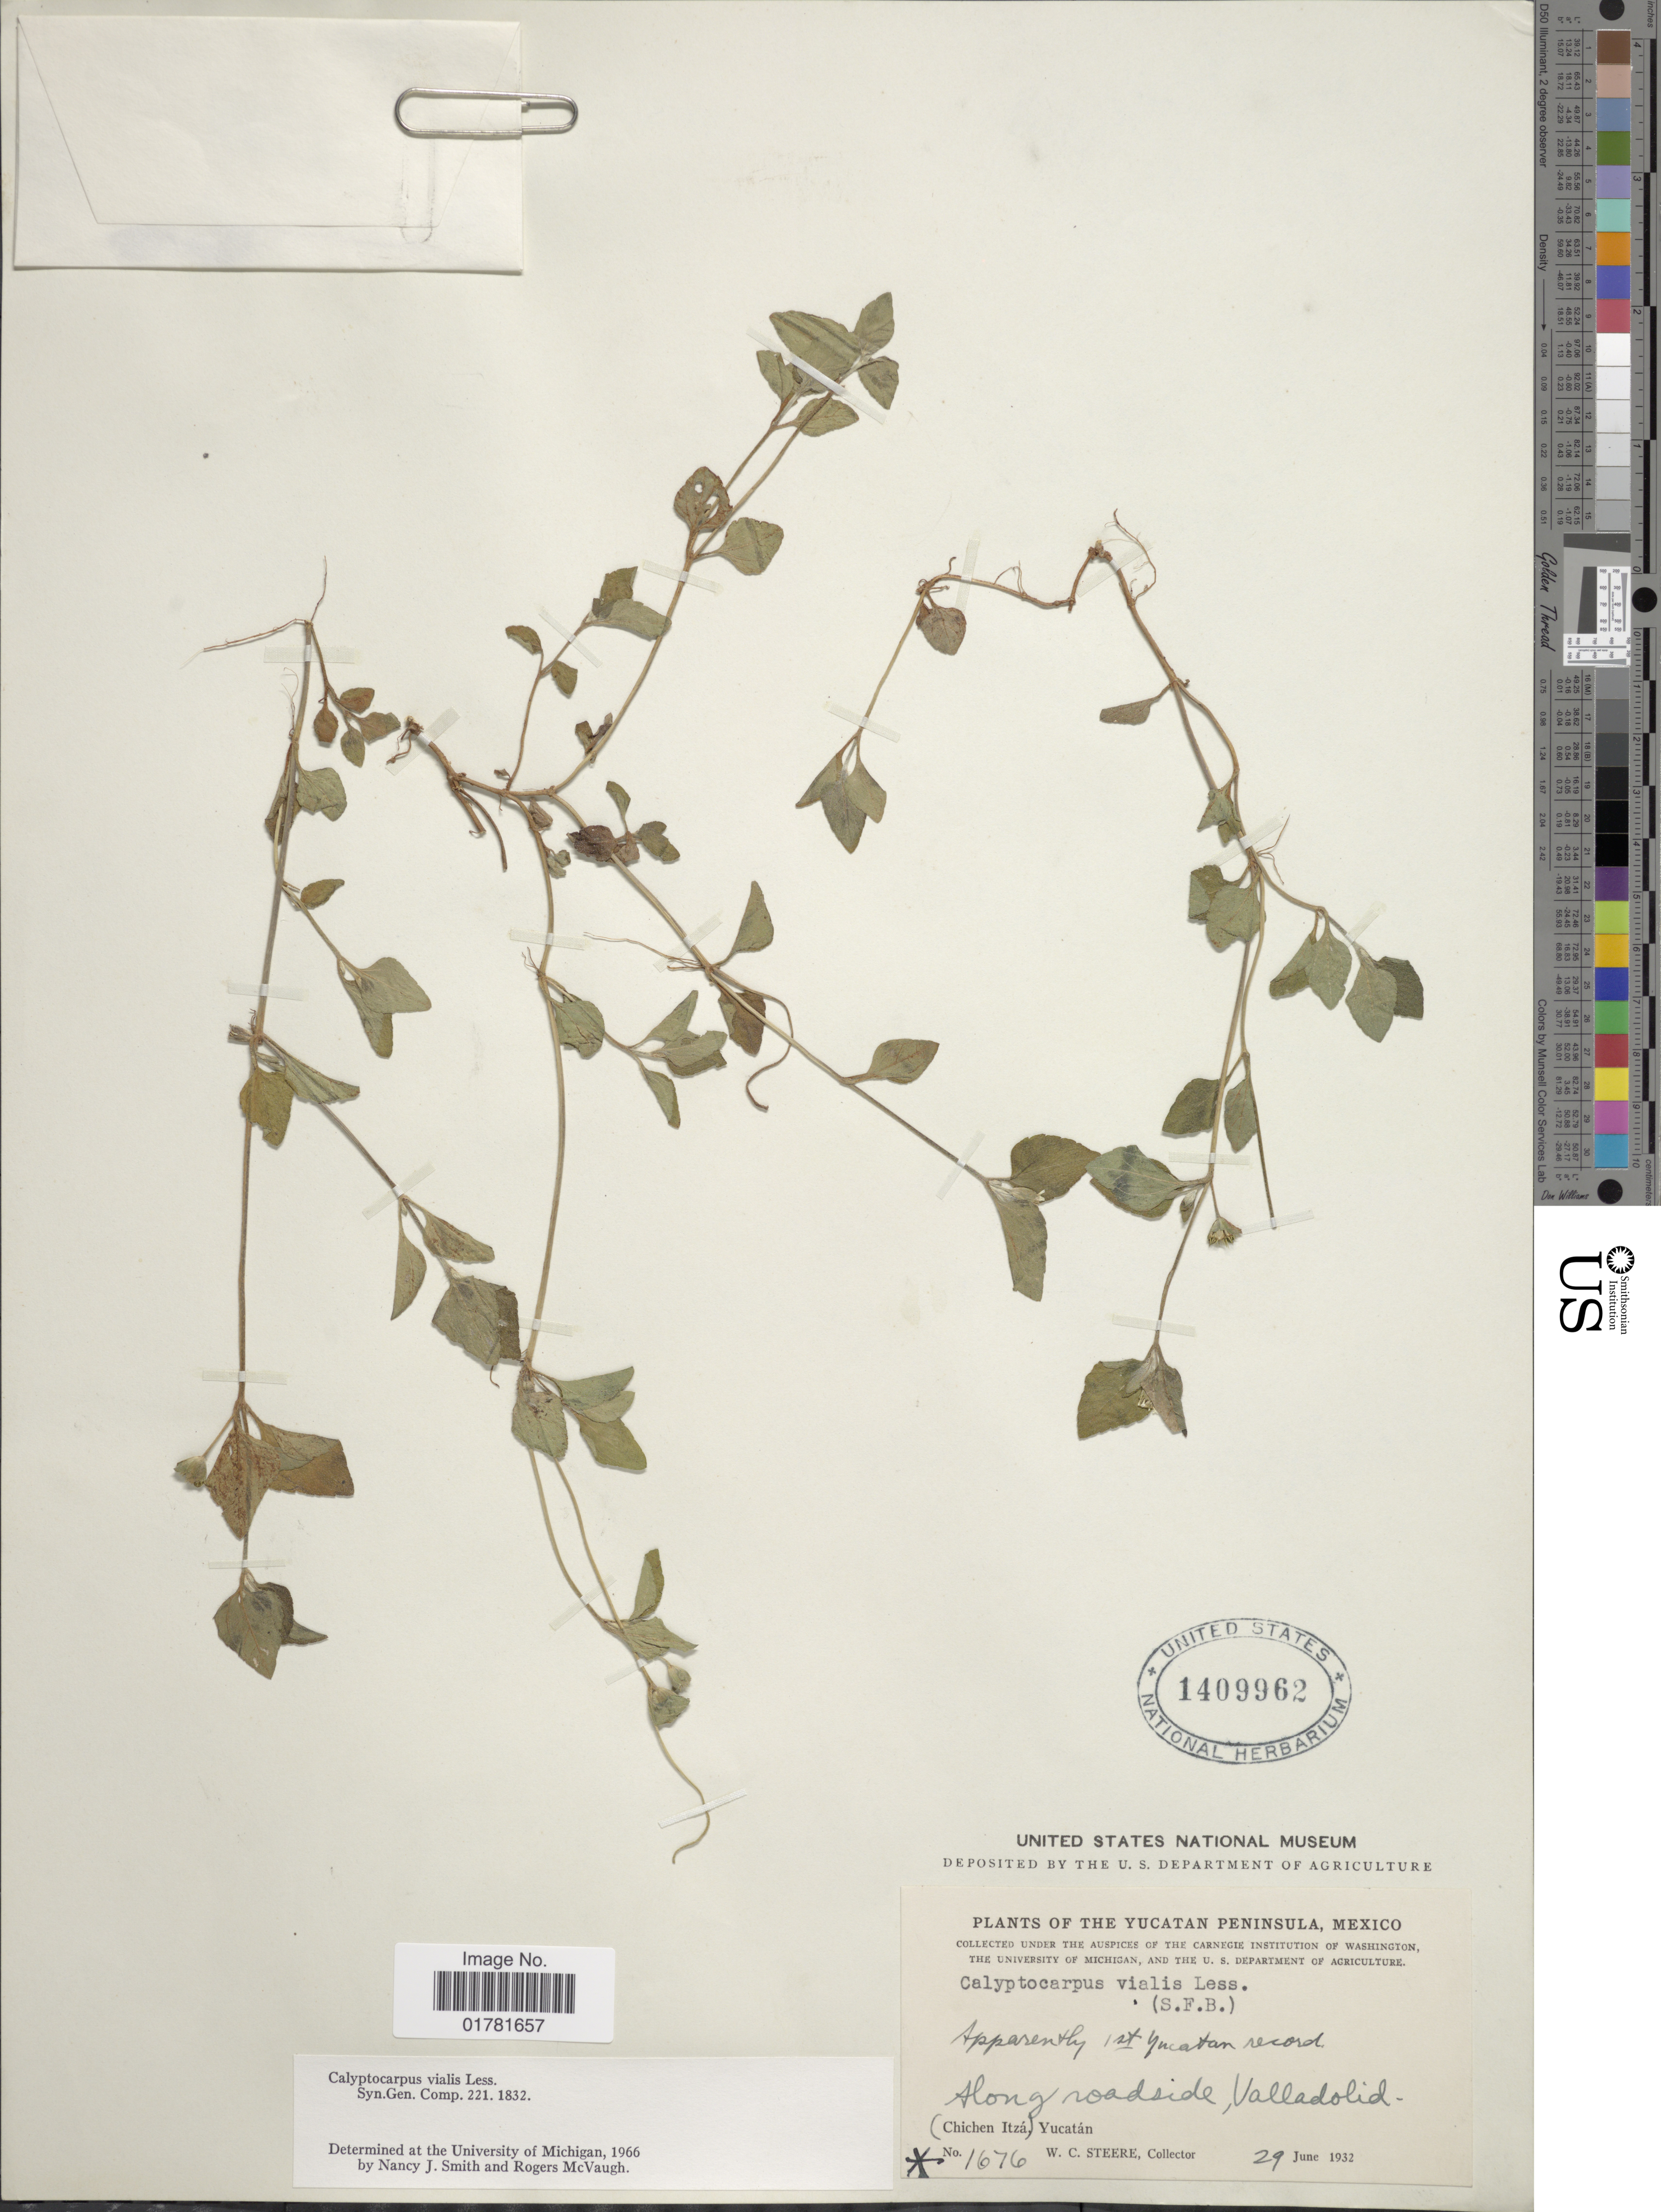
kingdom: Plantae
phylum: Tracheophyta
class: Magnoliopsida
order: Asterales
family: Asteraceae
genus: Calyptocarpus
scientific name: Calyptocarpus vialis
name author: Less.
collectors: W. C. Steere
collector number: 1976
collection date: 1932-06-29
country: Mexico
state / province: Yucatán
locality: The Yucatan Peninsula, Along roadside, Valladolid, (Chichen Itzá, Yucatán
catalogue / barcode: US 1409962